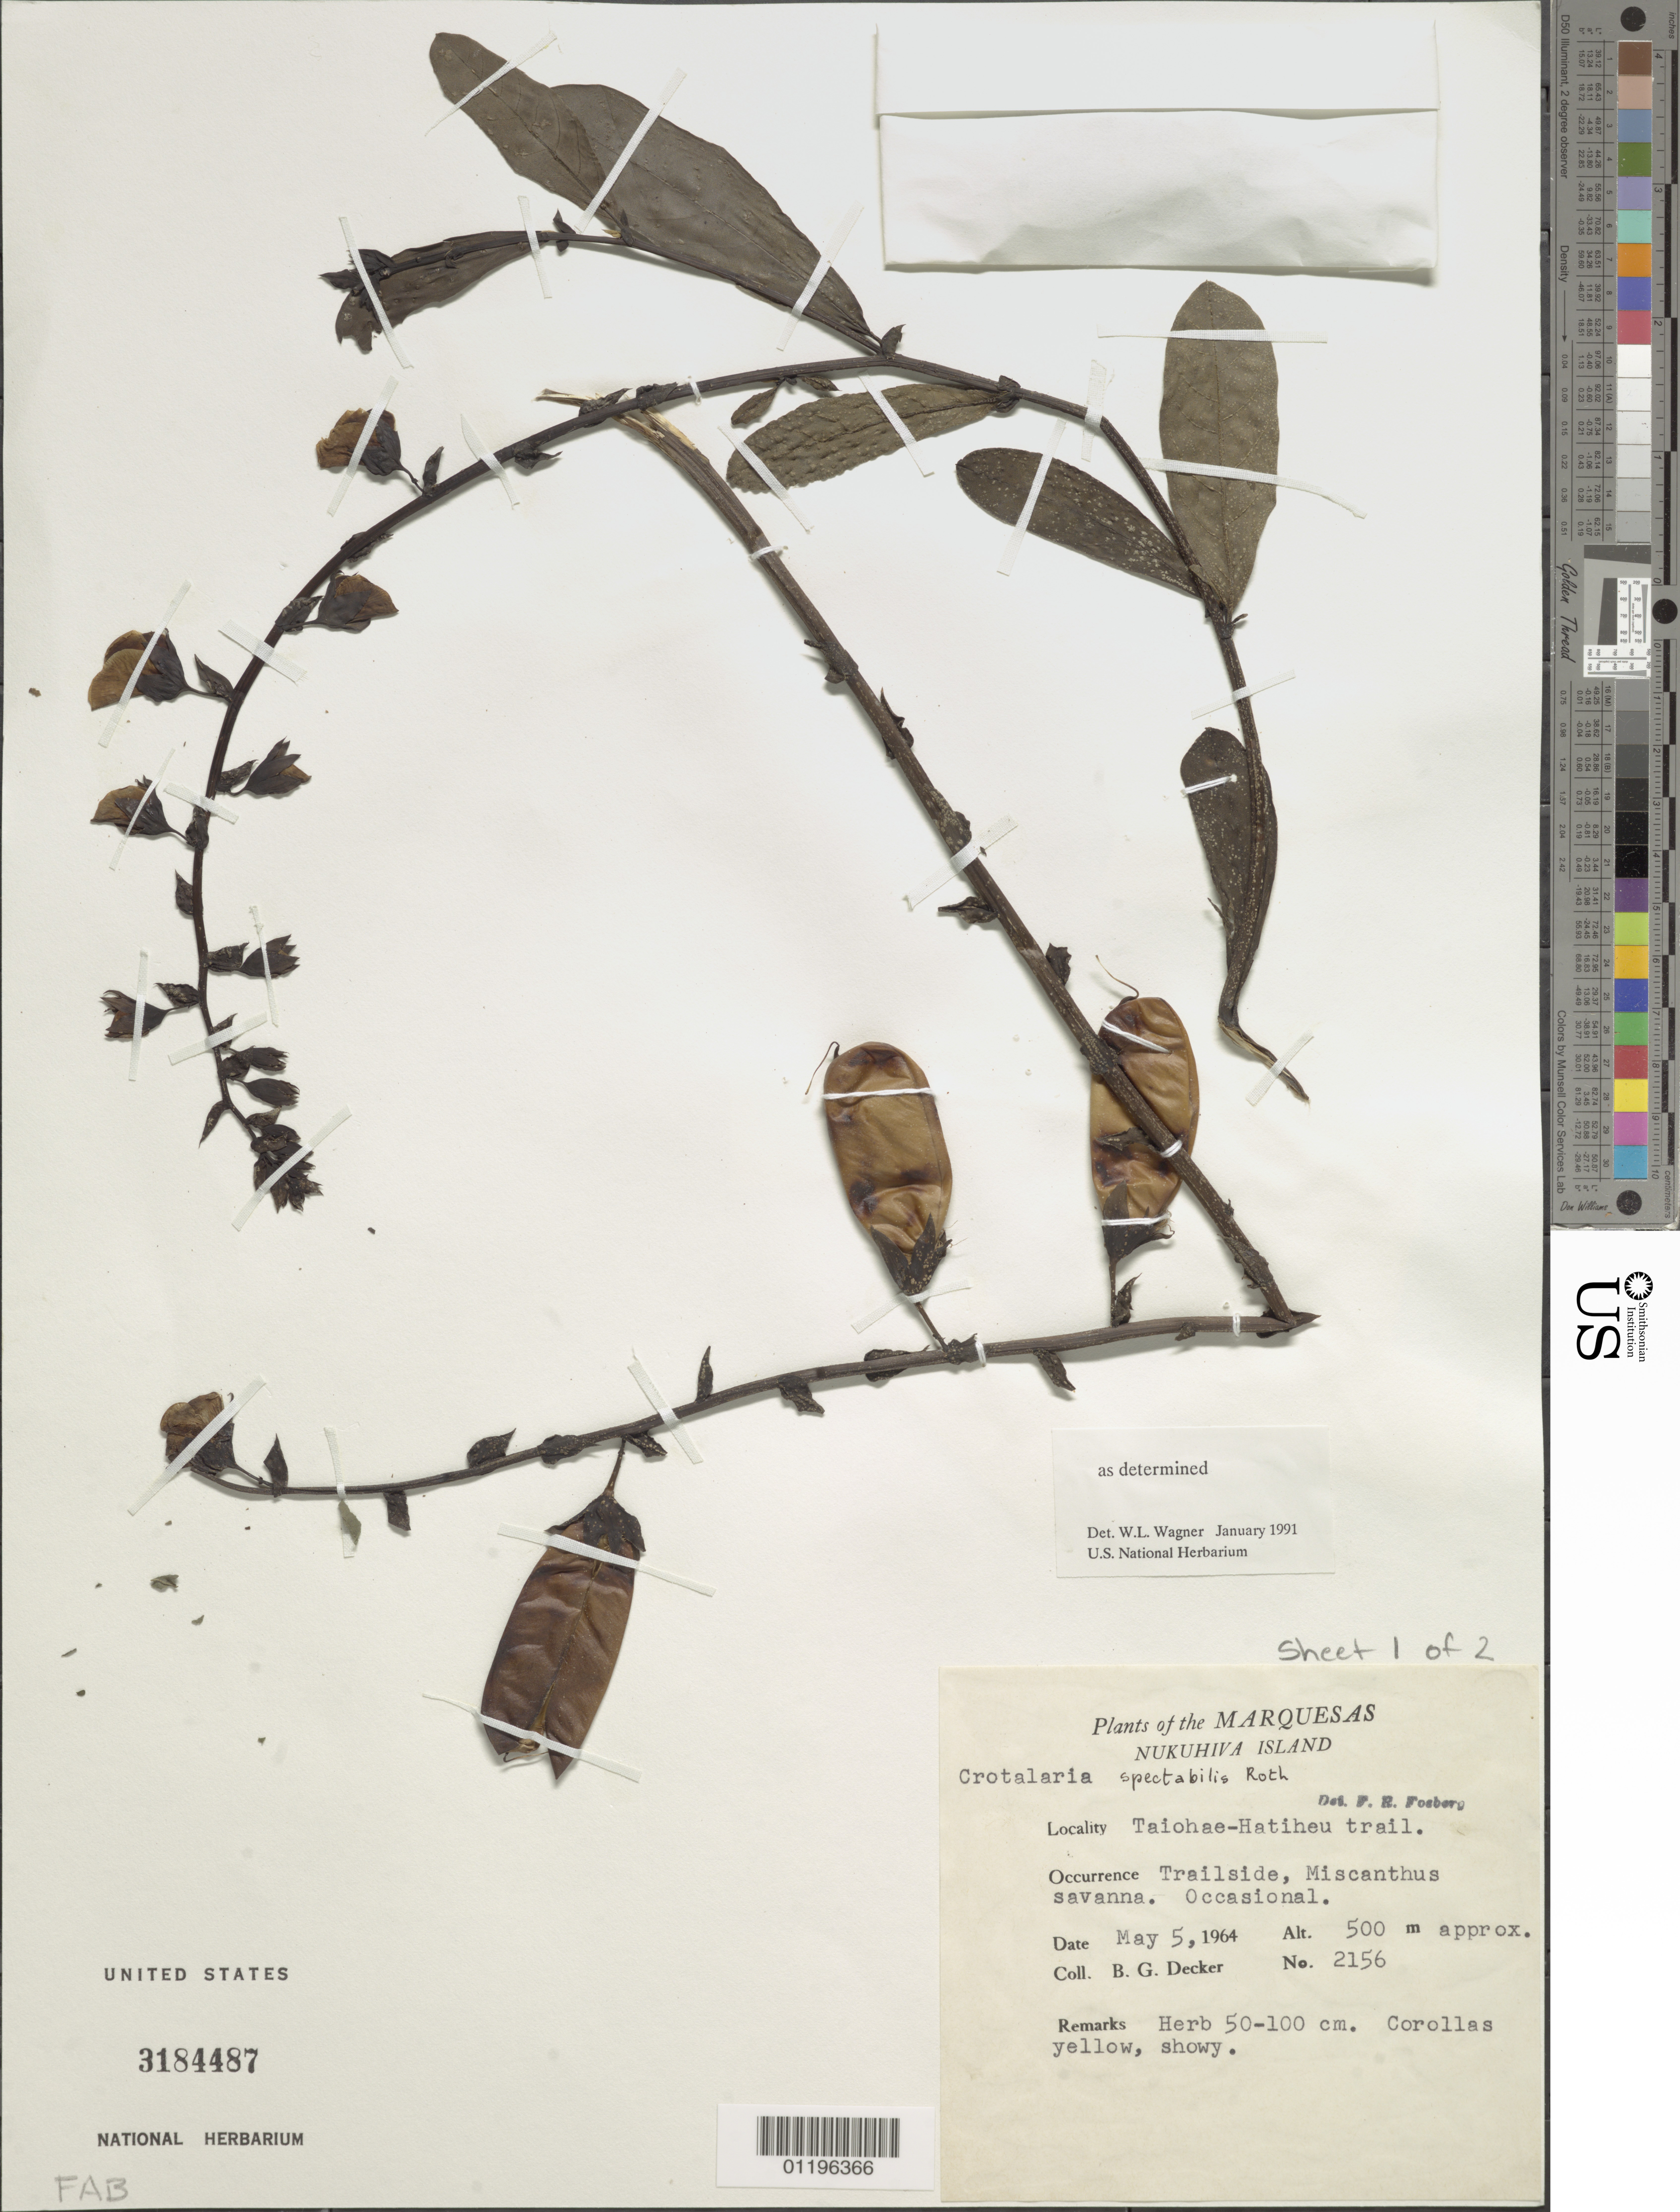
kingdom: Plantae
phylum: Tracheophyta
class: Magnoliopsida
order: Fabales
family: Fabaceae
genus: Crotalaria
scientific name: Crotalaria spectabilis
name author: Roth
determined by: Wagner, W. L., (BOT), Smithsonian Institution - National Museum of Natural History (UNITED STATES)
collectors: B. G. Decker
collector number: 2156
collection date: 1964-05-05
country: French Polynesia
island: Nuku Hiva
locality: Taiohae-Hatiheu Trail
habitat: Trailside, Miscanthus savanna. Occasional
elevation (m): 500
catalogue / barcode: US 3184487